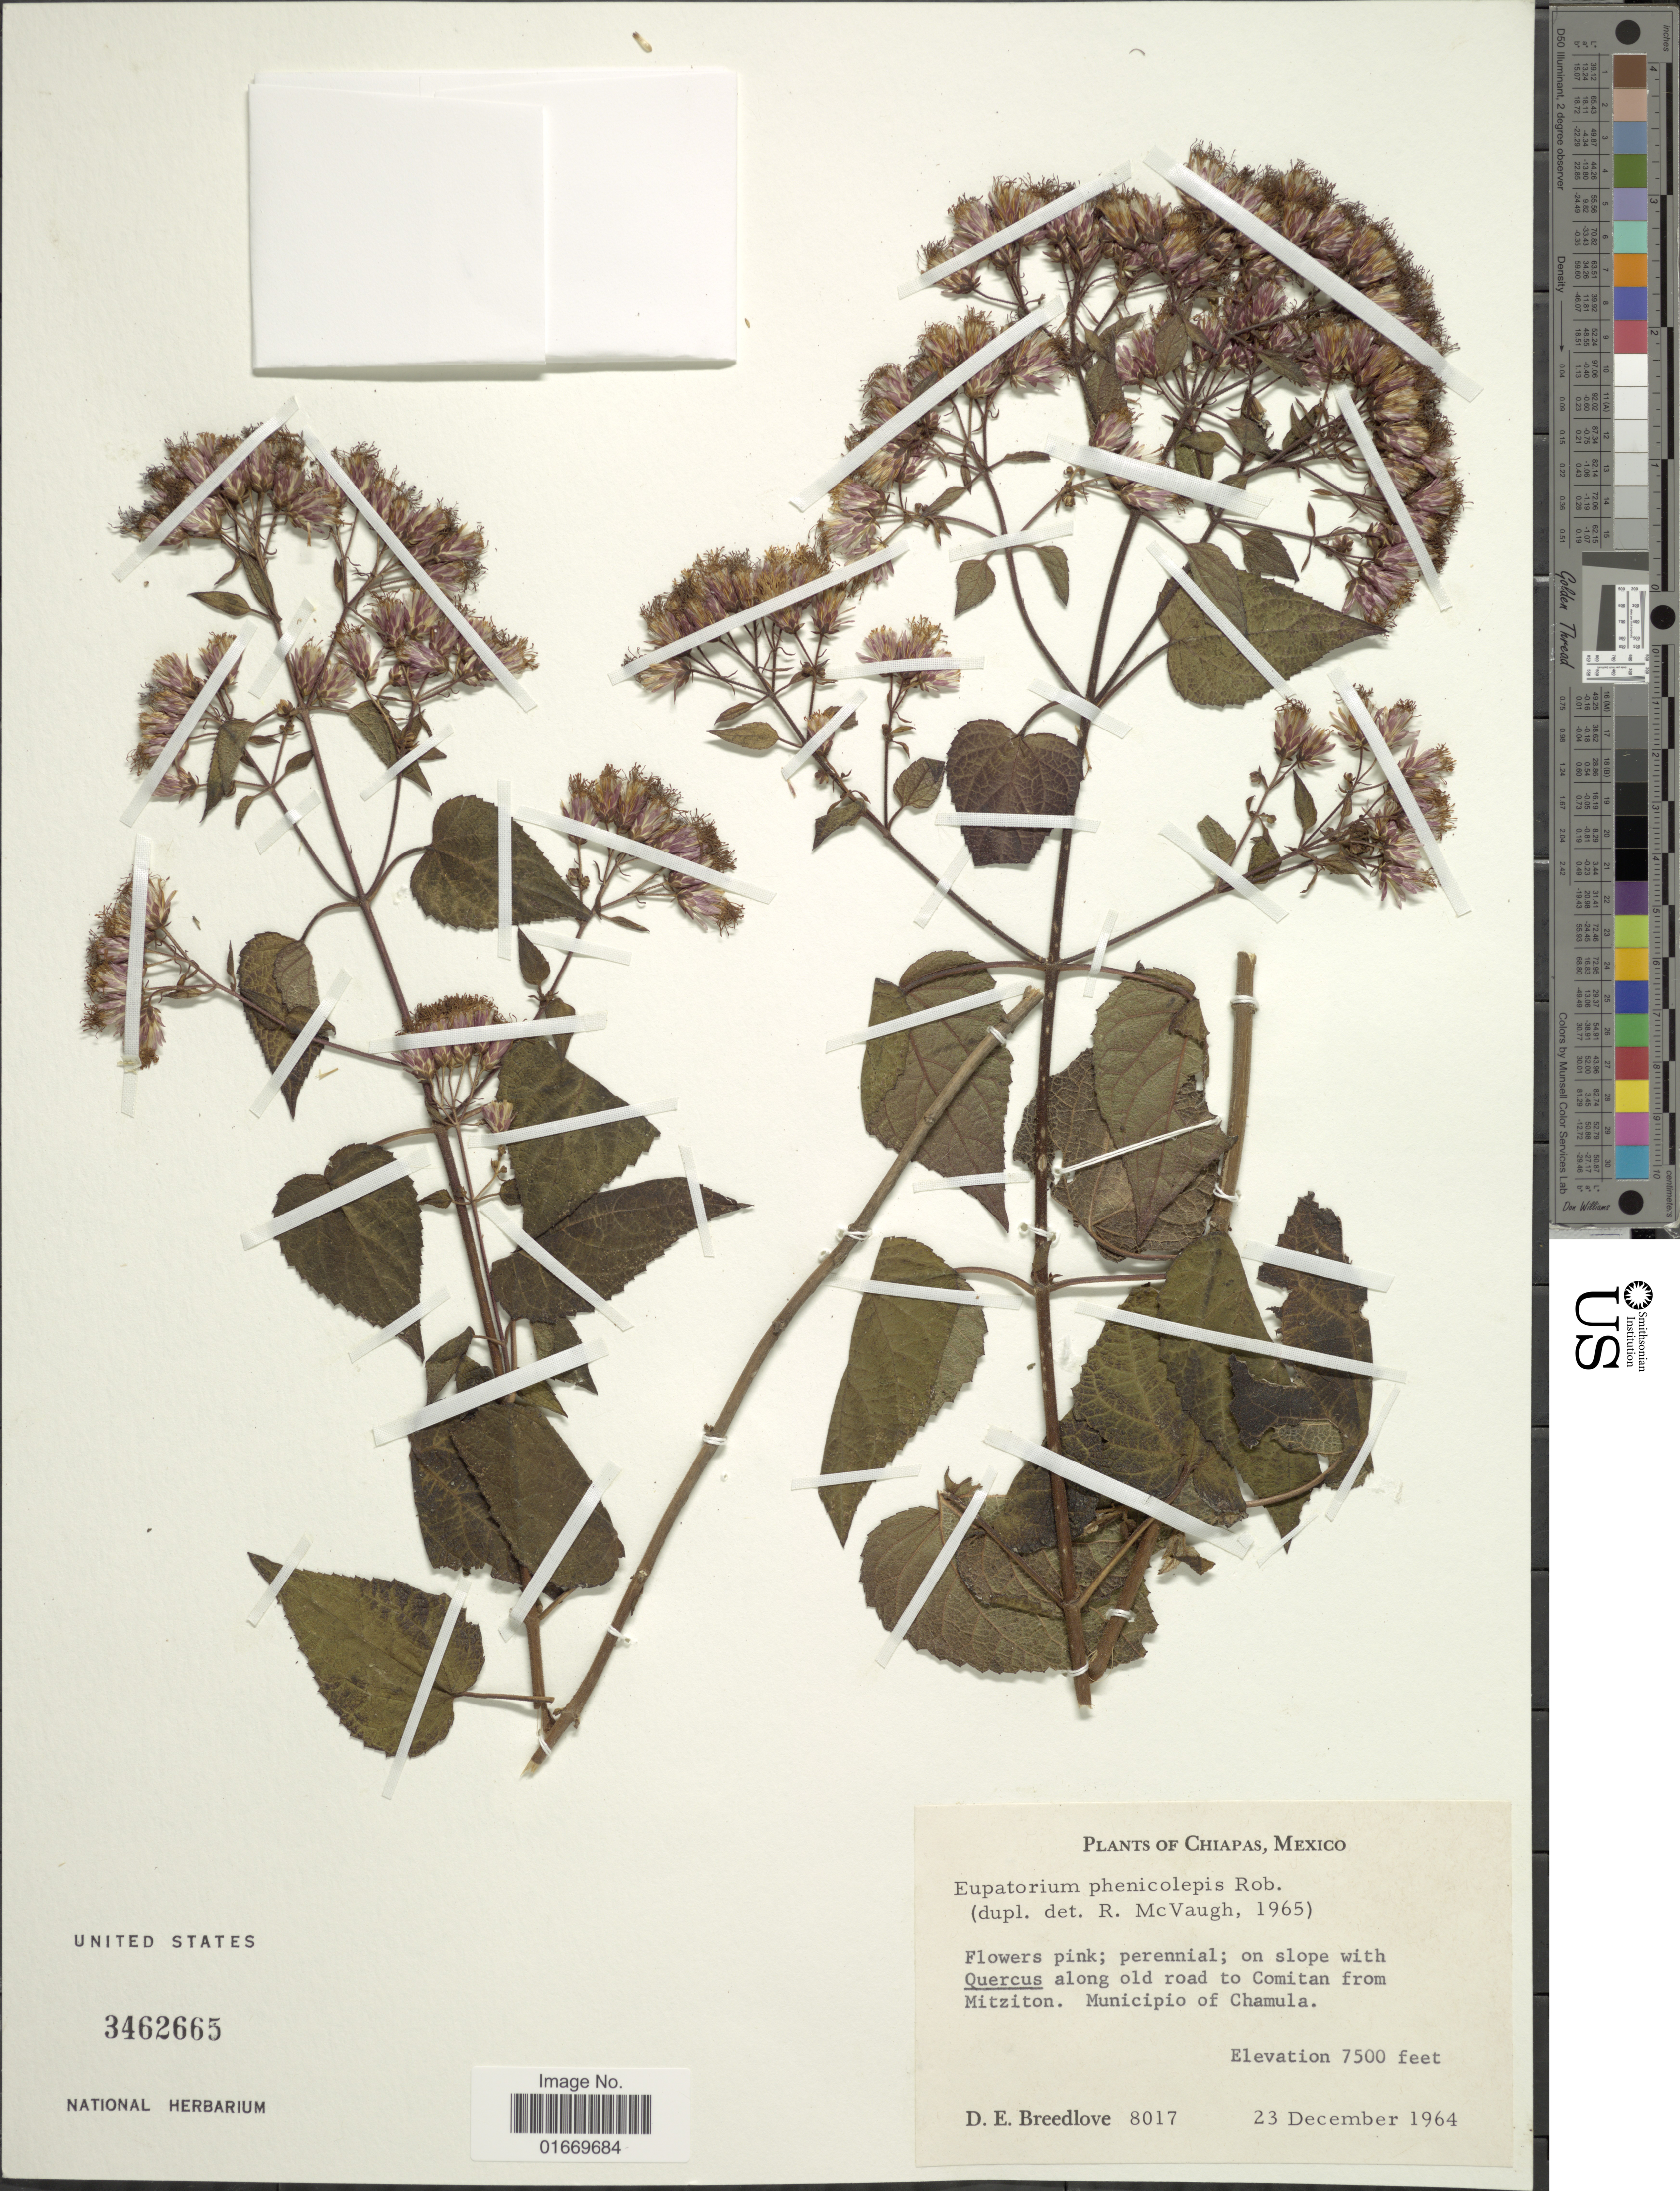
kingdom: Plantae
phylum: Tracheophyta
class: Magnoliopsida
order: Asterales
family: Asteraceae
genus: Peteravenia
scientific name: Peteravenia phoenicolepis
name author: (B.L. Rob.) R.M. King & H. Rob.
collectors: D. E. Breedlove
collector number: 8017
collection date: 1964-12-23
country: Mexico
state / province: Chiapas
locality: Chiapas, Mexico. on slope with Quercus along old road to Comitan from Mitziton. Municipio of Chamula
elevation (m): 2286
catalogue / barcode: US 3462665